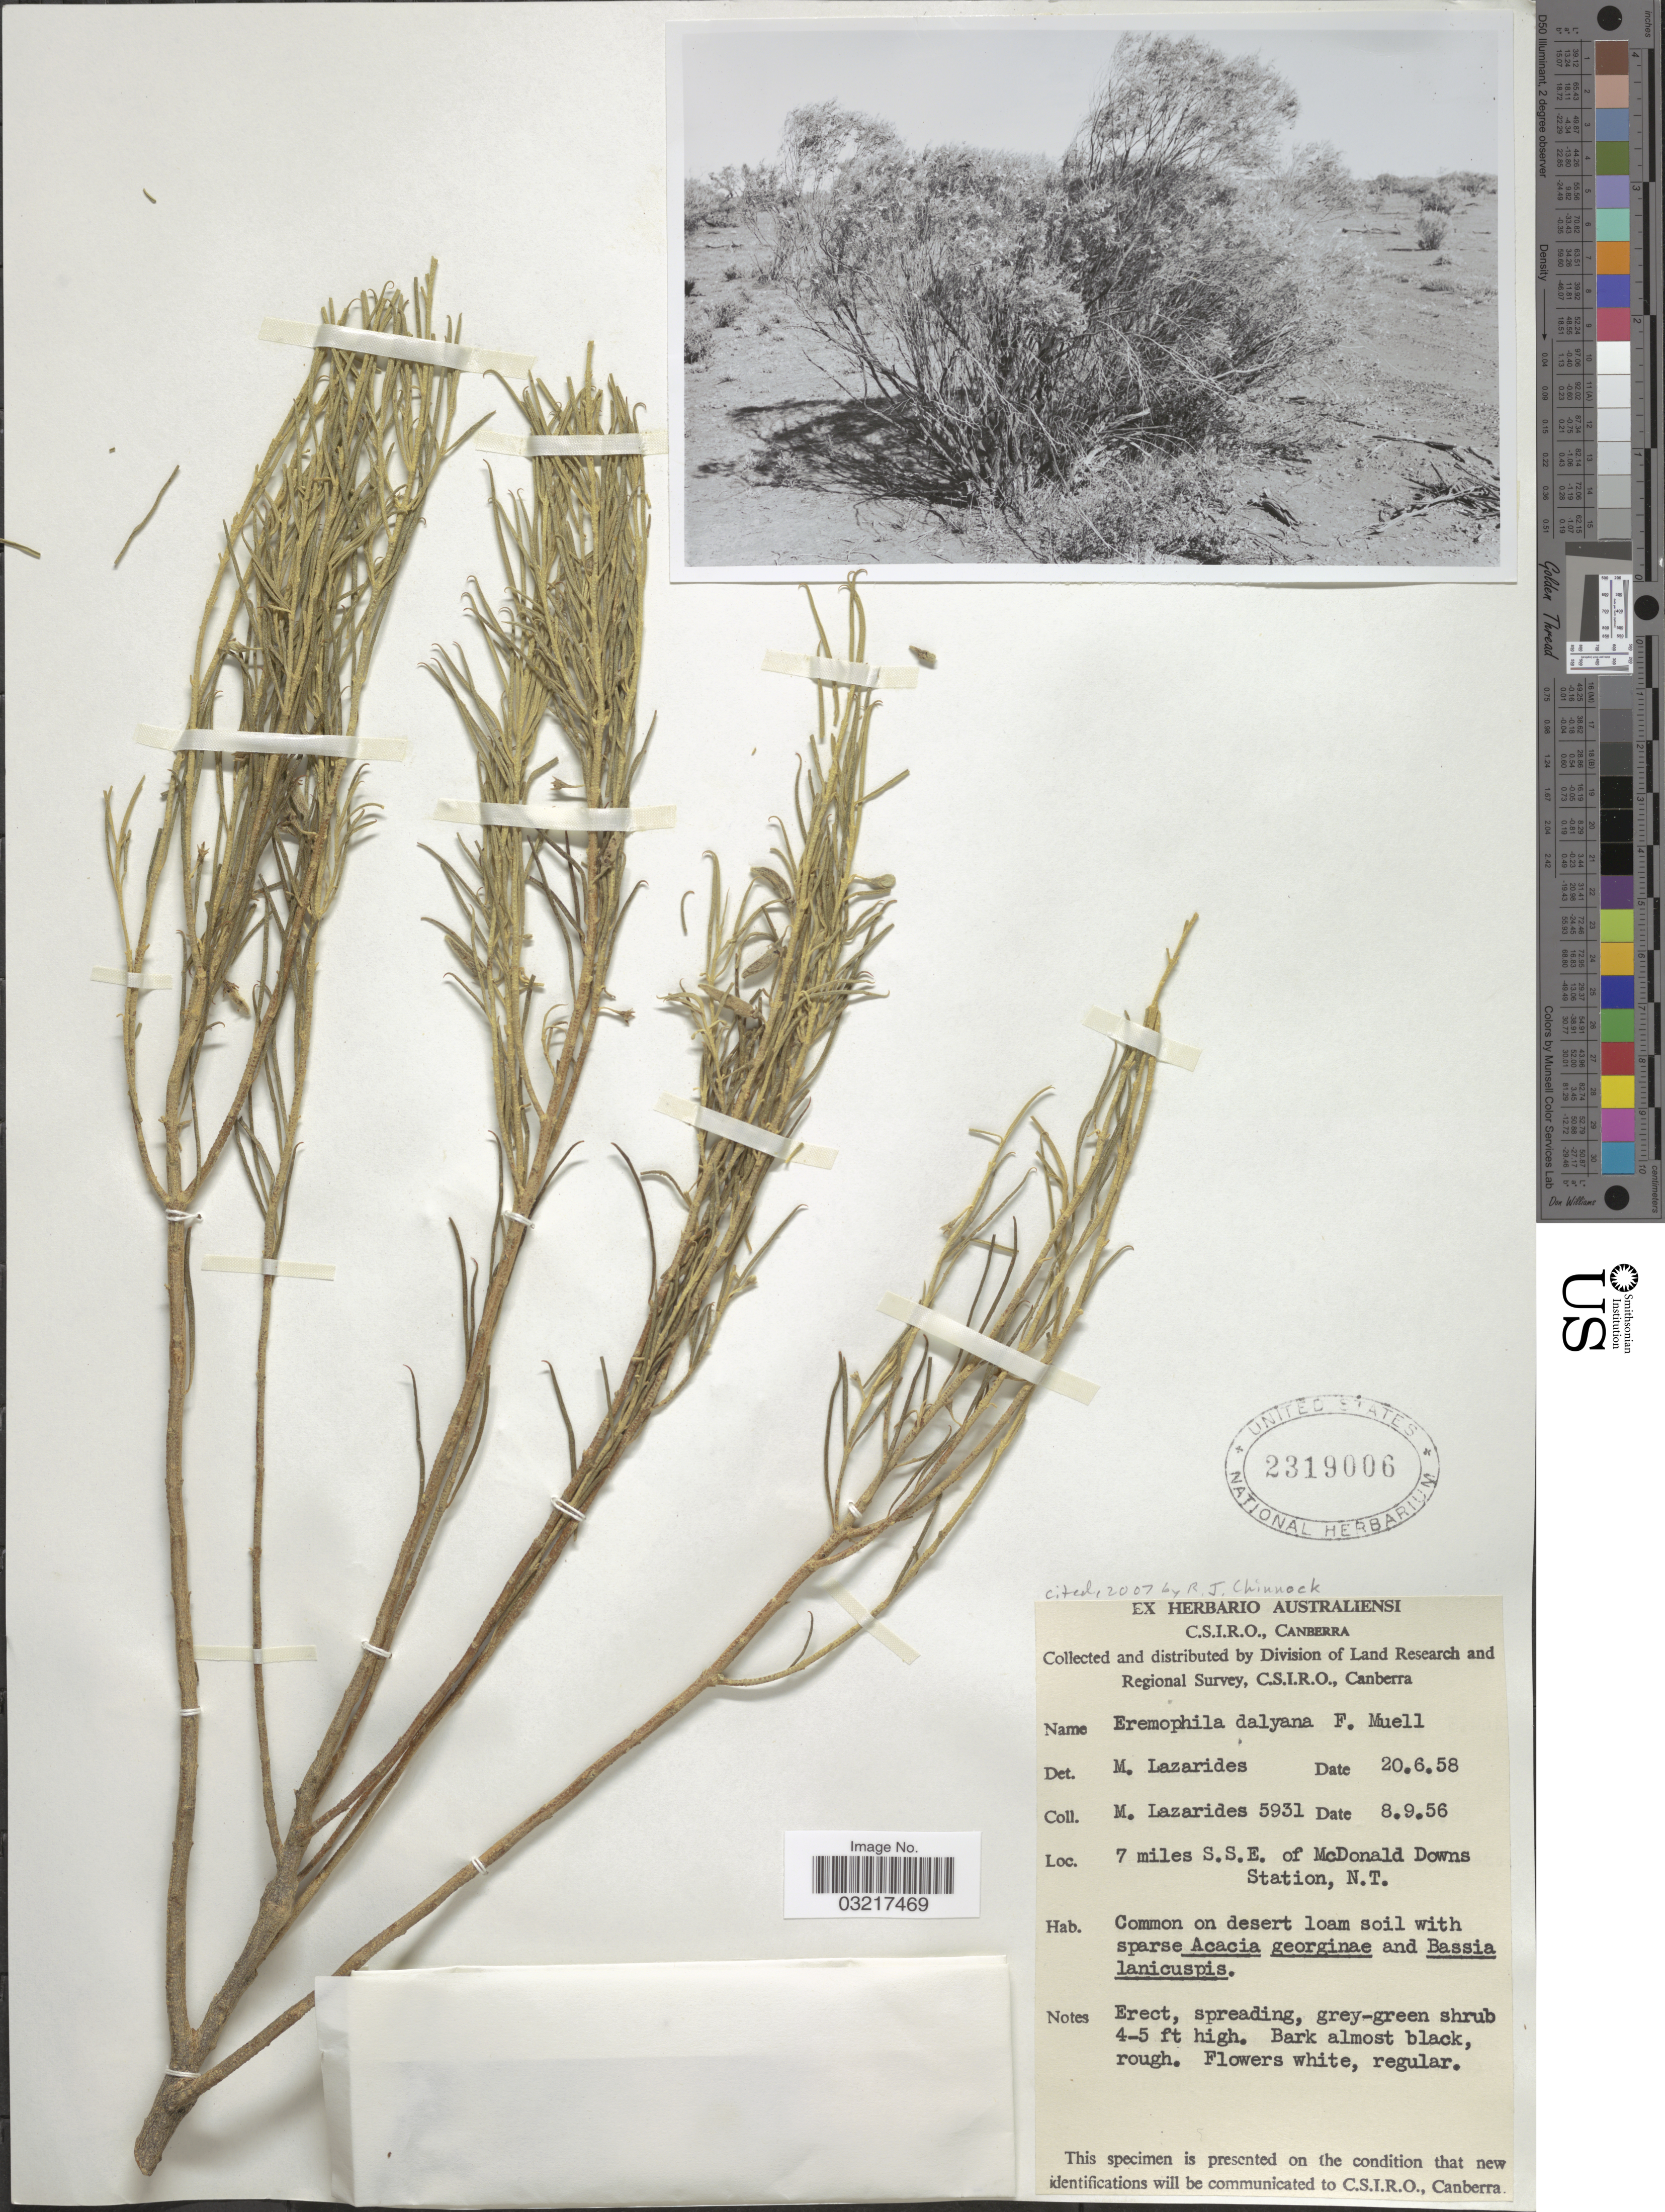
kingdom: Plantae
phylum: Tracheophyta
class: Magnoliopsida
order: Lamiales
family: Scrophulariaceae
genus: Eremophila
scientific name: Eremophila dalyara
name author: F. Muell.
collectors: M. Lazarides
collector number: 5931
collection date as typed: Transcribed d/m/y: 8/9/56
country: Australia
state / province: Northern Territory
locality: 7 miles S.S.E. of McDonald Downs Station.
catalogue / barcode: US 2319006